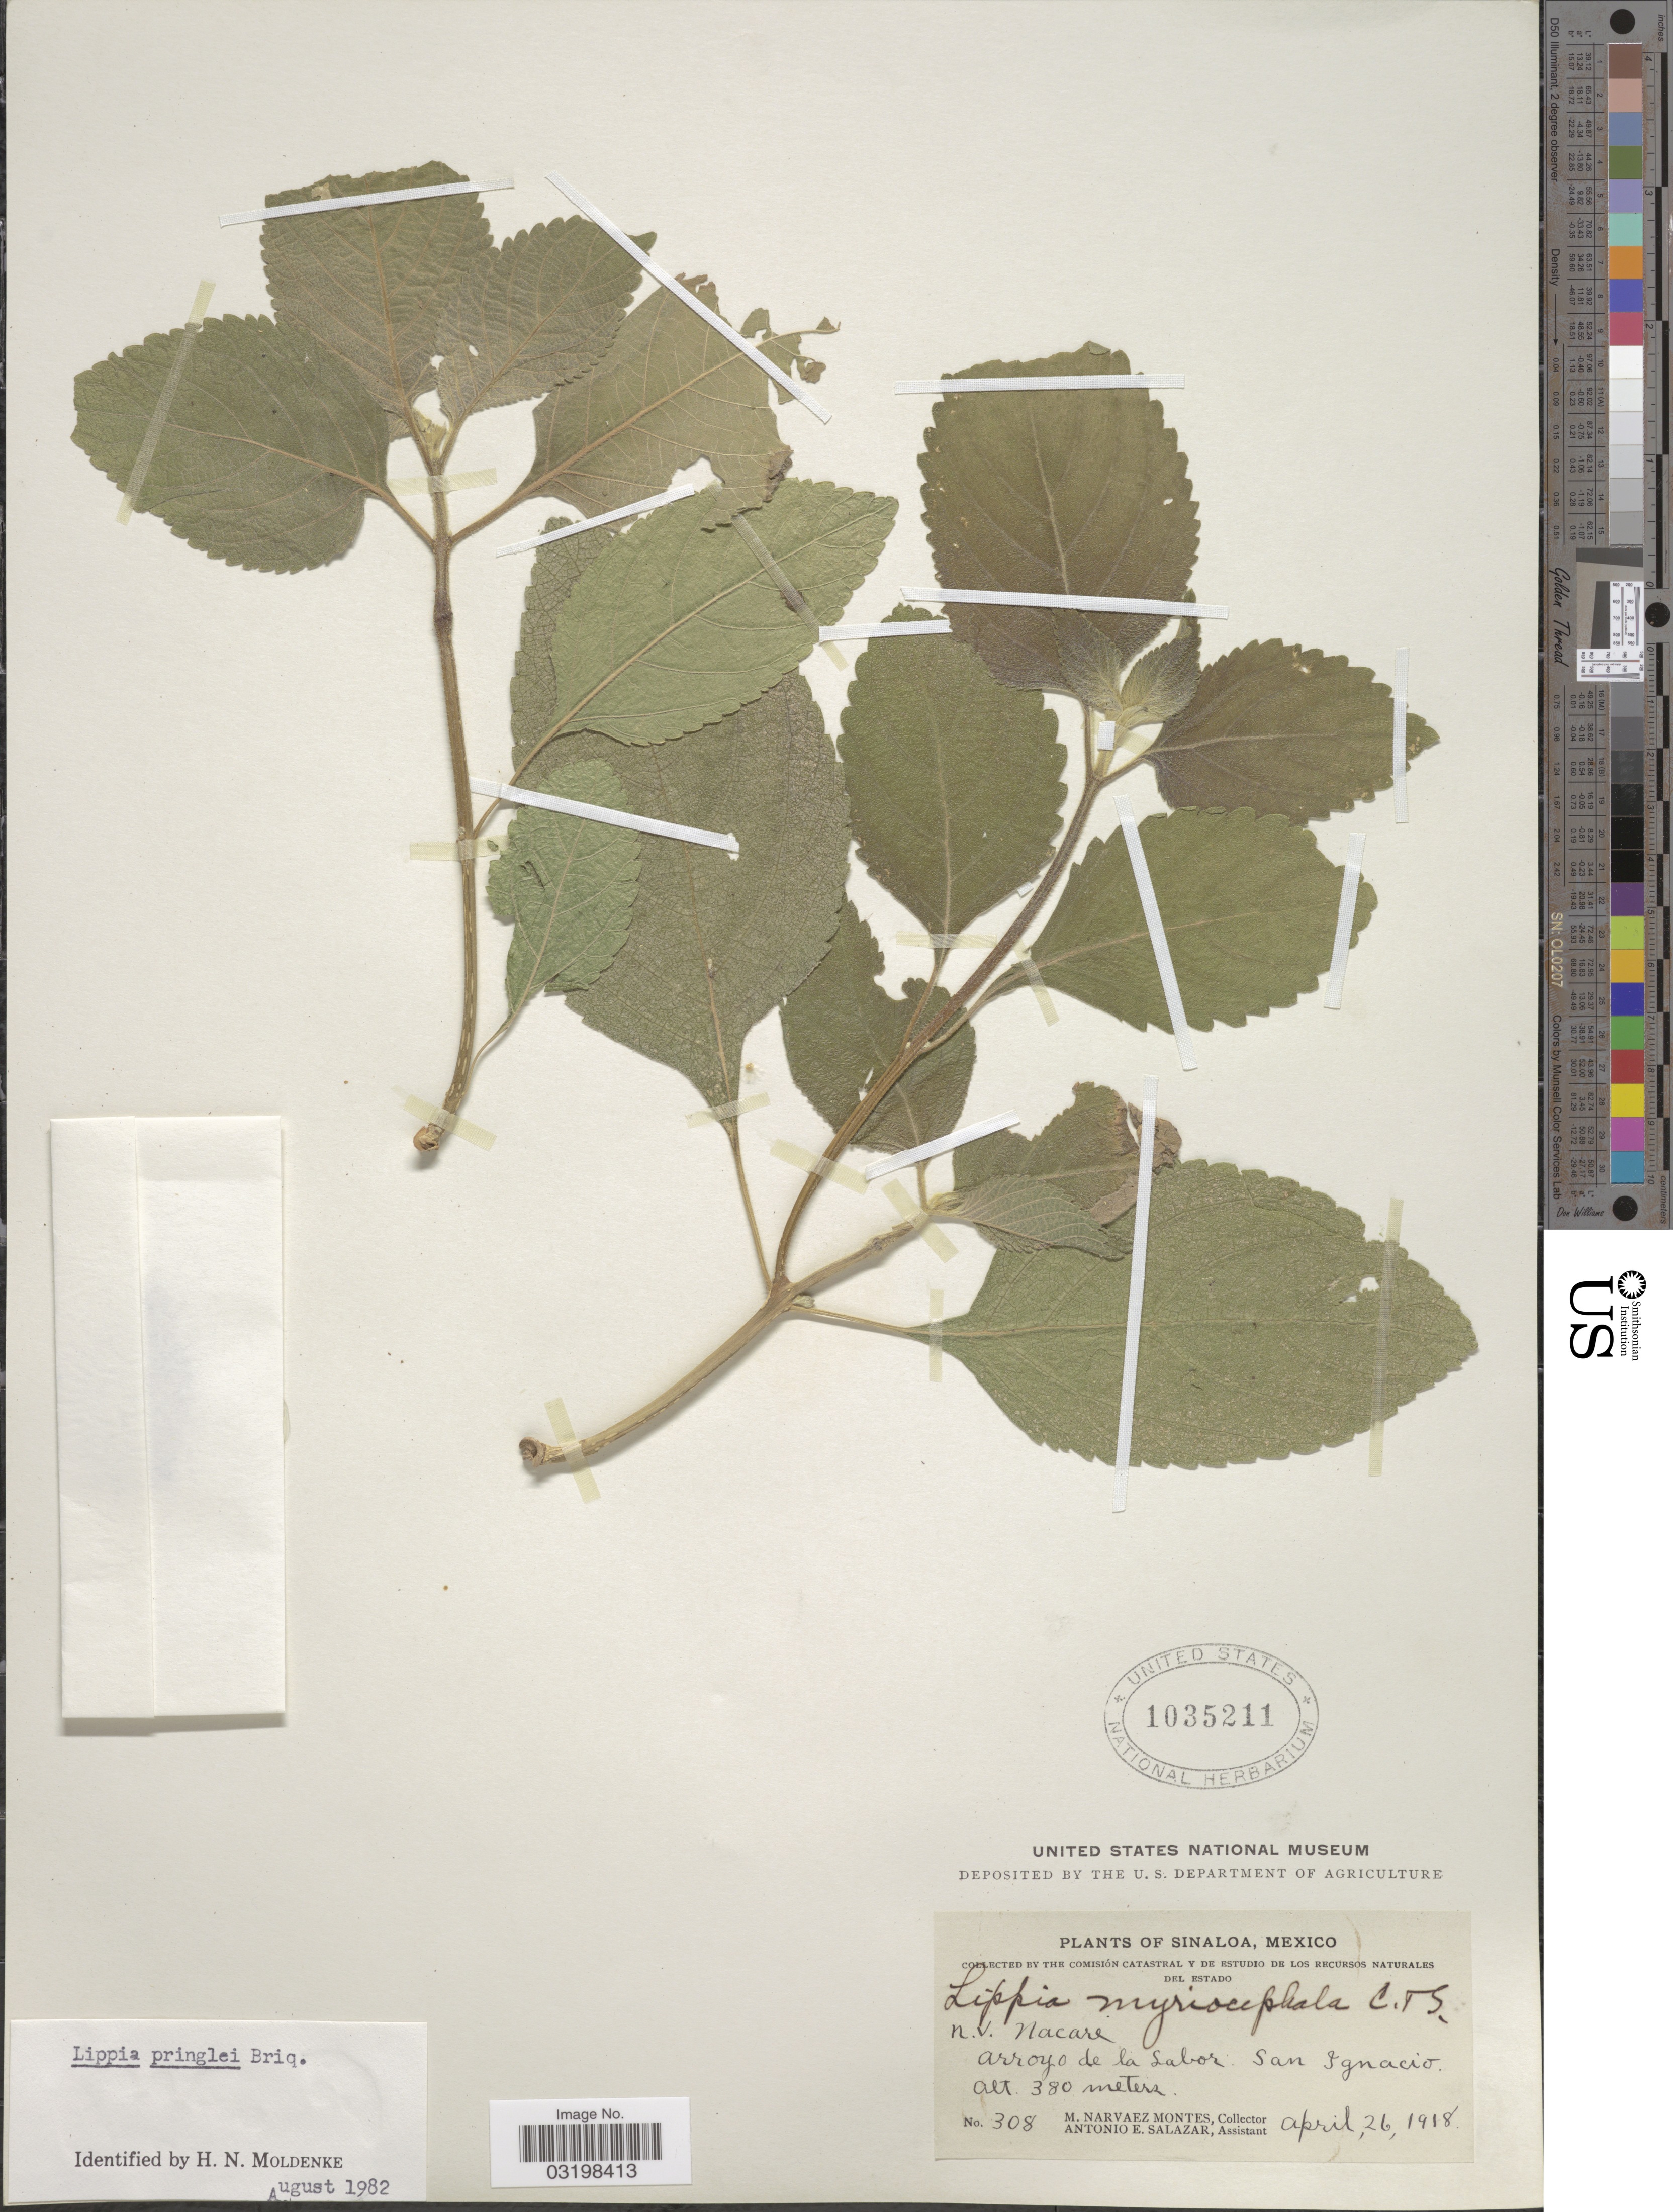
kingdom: Plantae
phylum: Tracheophyta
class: Magnoliopsida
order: Lamiales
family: Verbenaceae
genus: Lippia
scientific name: Lippia umbellata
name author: Cav.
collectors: M. Narvaez-Montes & A. E. Salazar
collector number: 308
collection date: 1918-04-26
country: Mexico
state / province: Sinaloa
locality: Arroyo de la Sabor. San Ignacio.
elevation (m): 380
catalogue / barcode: US 1035211